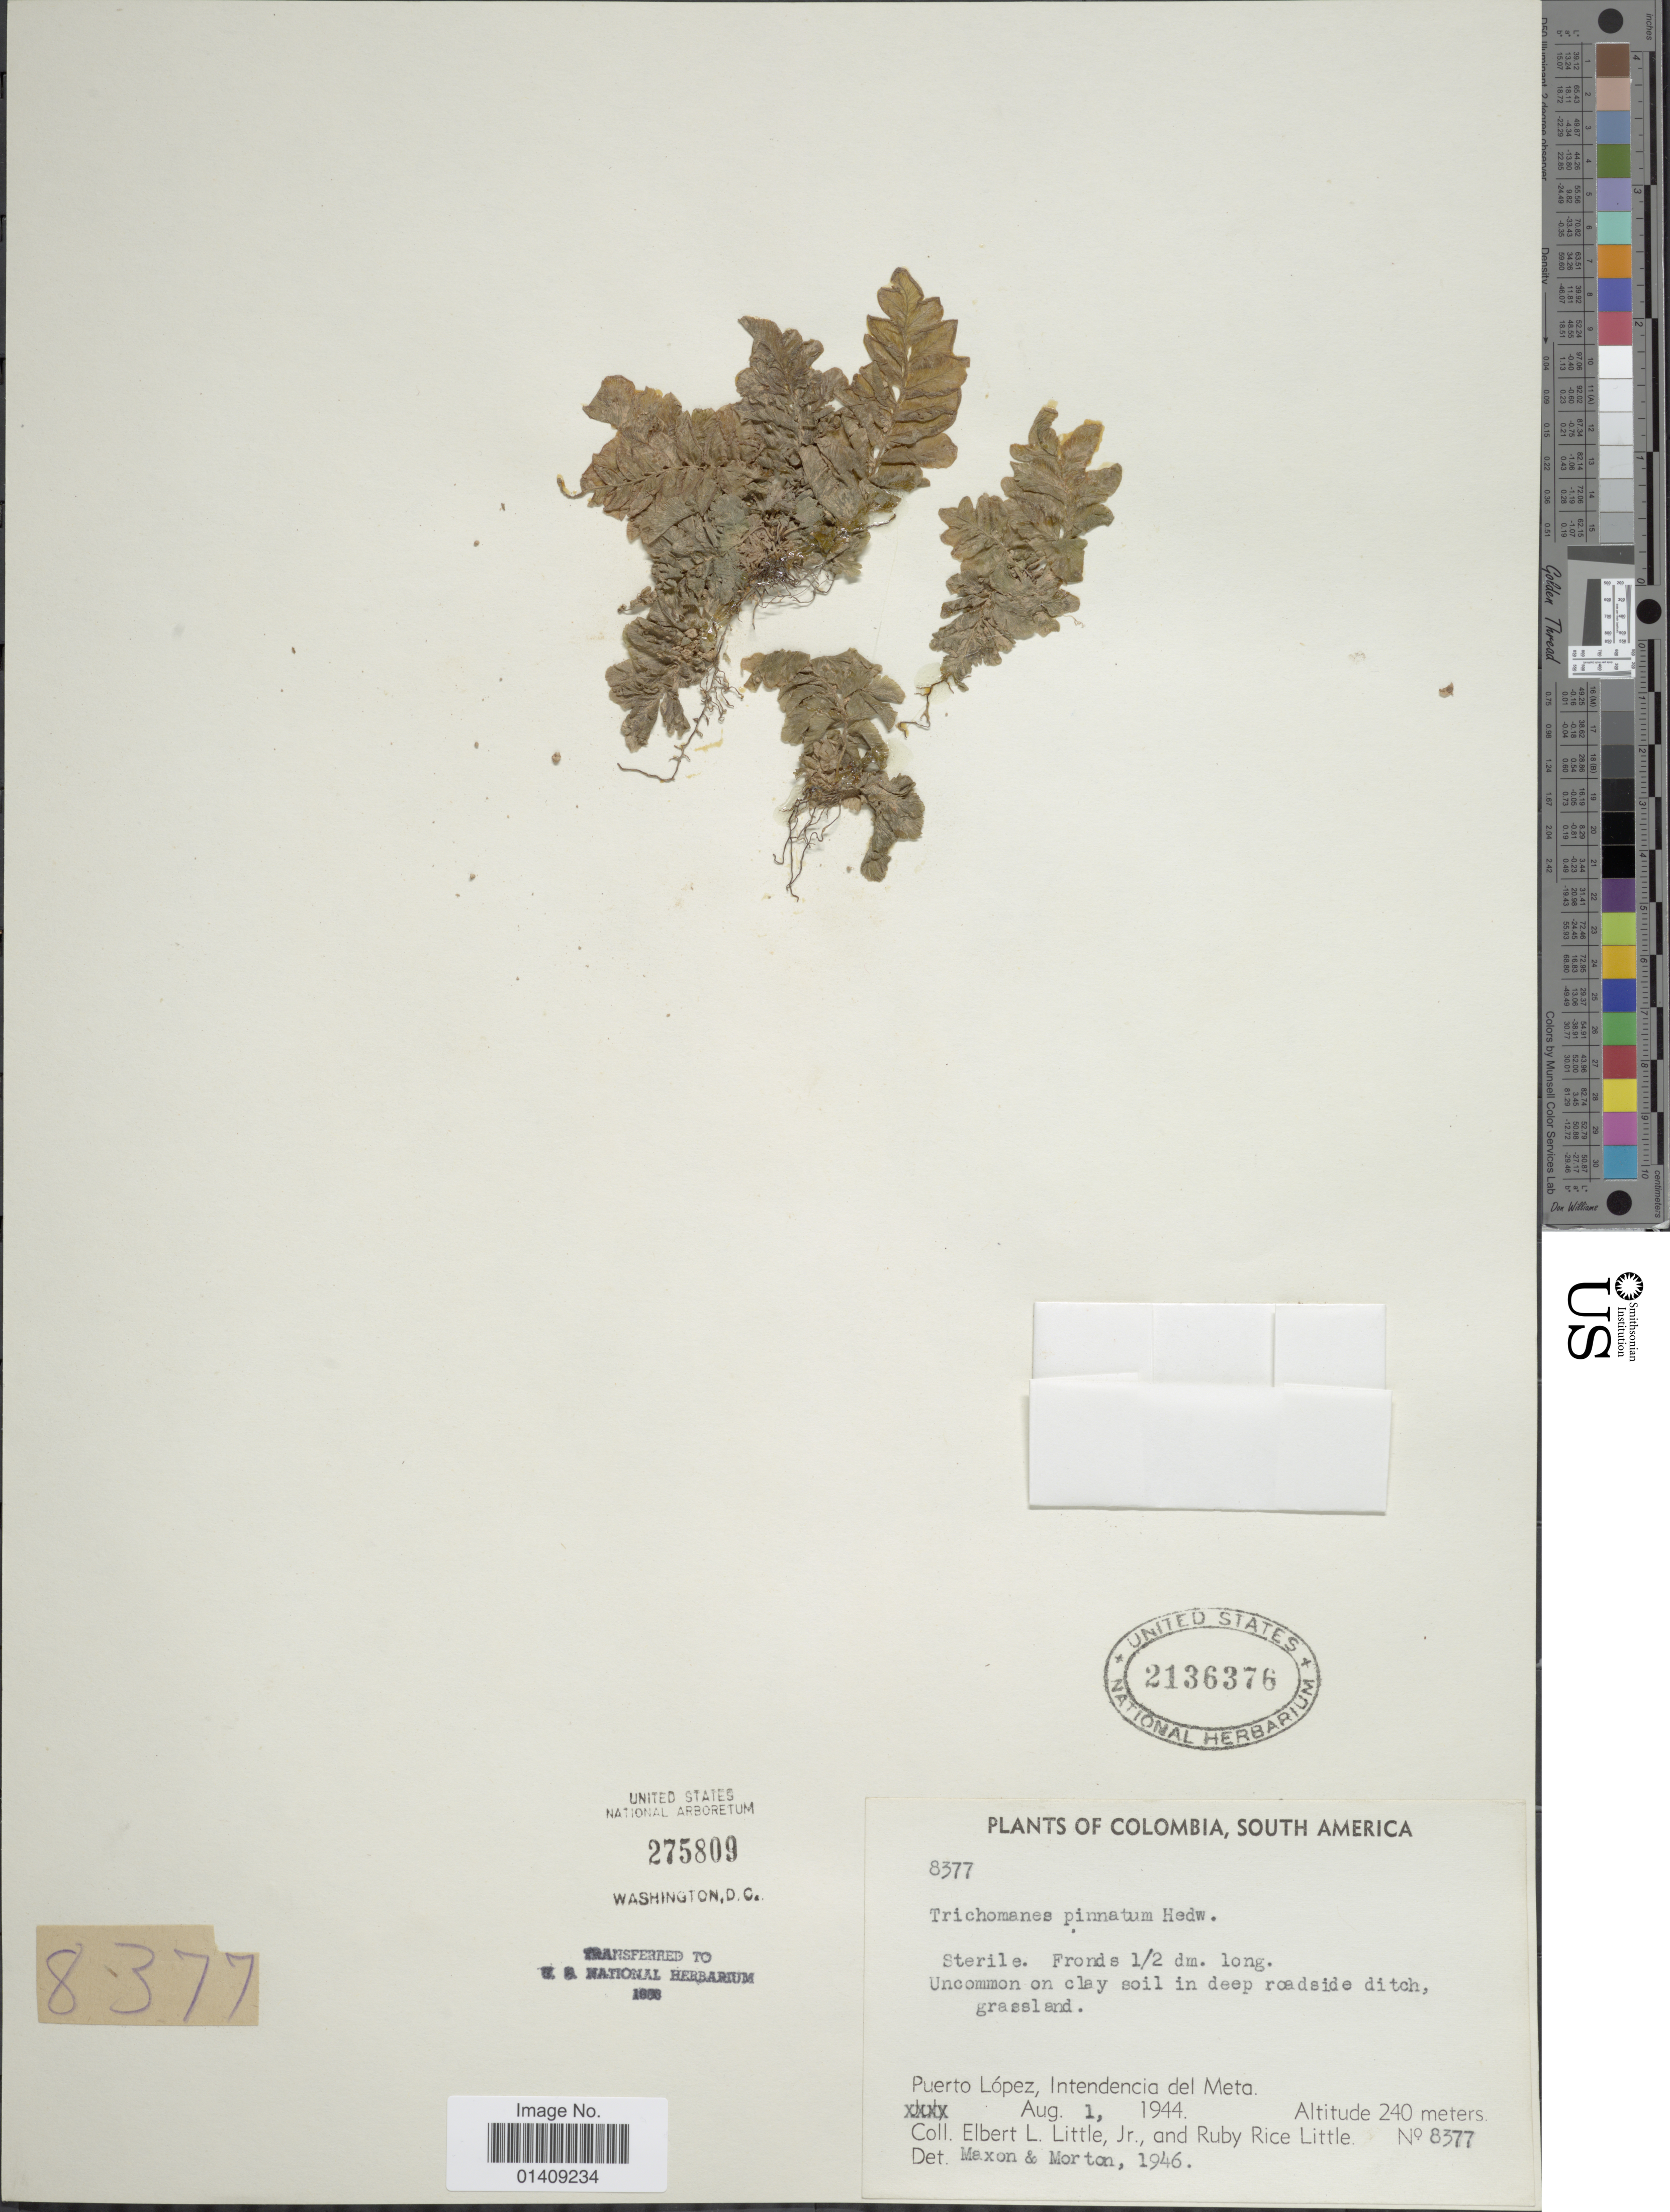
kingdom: Plantae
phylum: Tracheophyta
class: Polypodiopsida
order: Hymenophyllales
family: Hymenophyllaceae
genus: Trichomanes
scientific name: Trichomanes pinnatum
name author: Hedw.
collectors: E. L. Little & R. R. Little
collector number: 8377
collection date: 1944-08-01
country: Colombia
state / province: Meta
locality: Puerto Lopez Intendencia del Meta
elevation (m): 240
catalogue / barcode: US 2136376